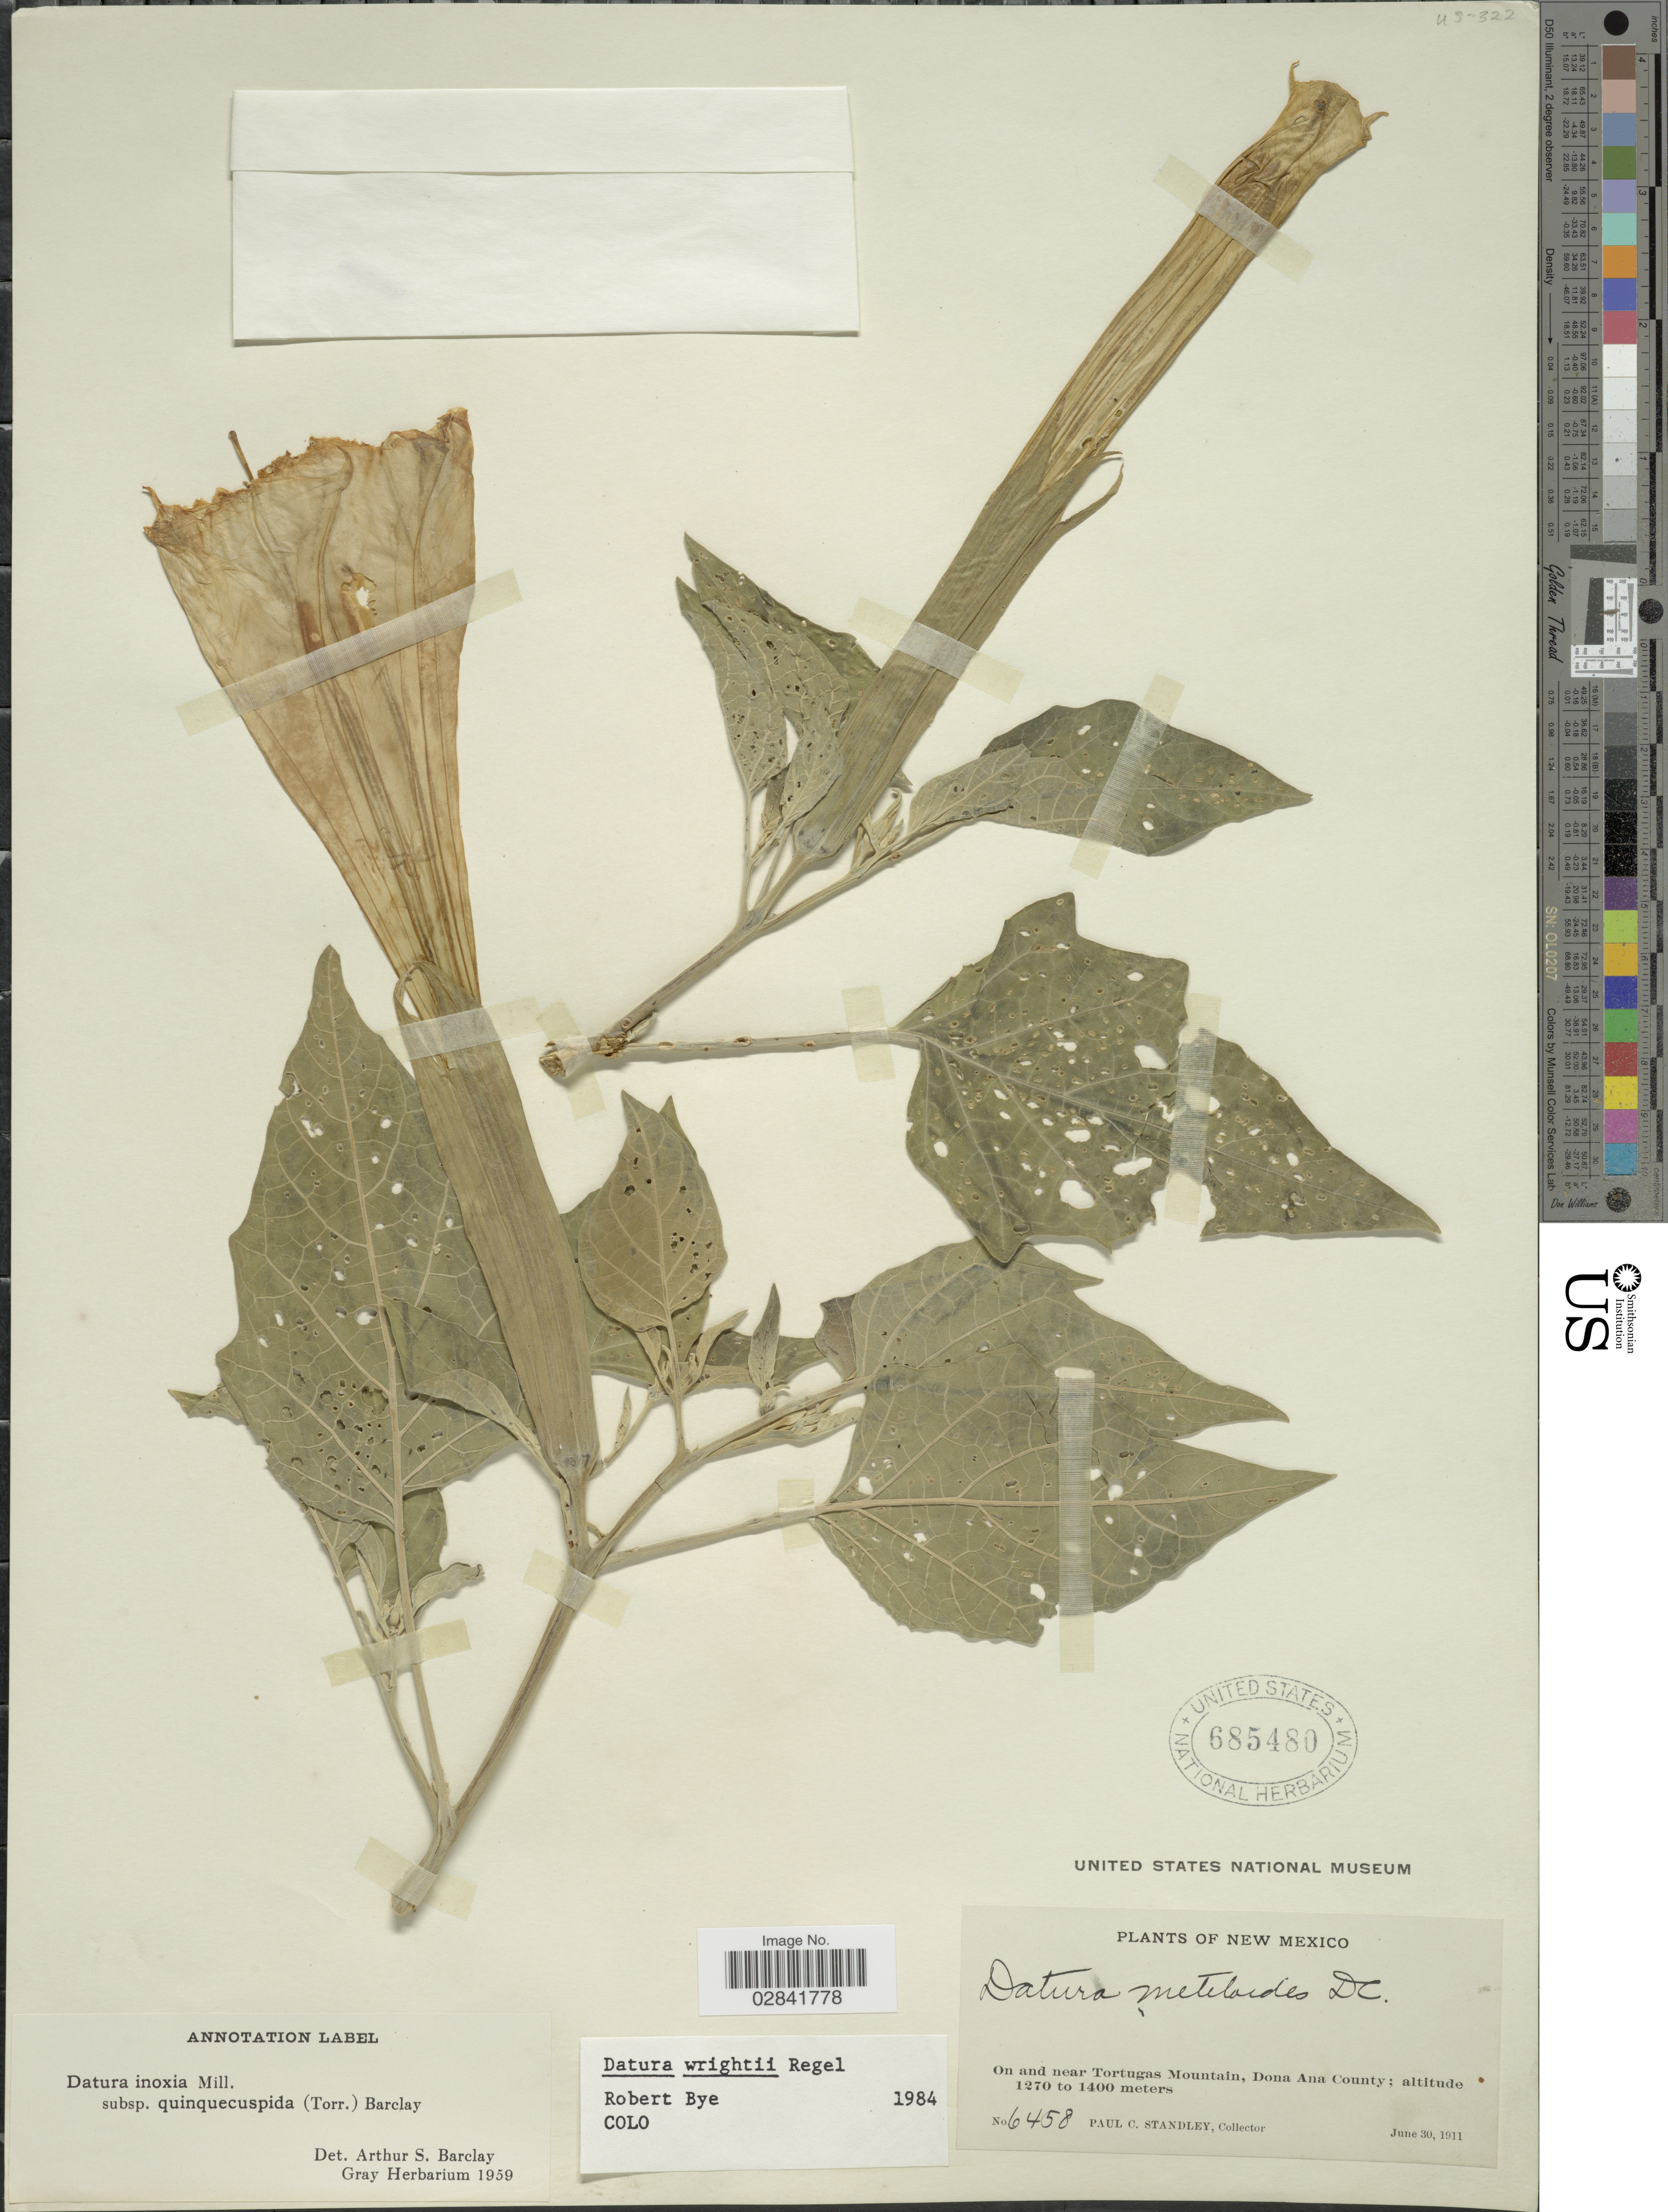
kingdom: Plantae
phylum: Tracheophyta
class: Magnoliopsida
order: Solanales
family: Solanaceae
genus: Datura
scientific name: Datura wrightii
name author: Regel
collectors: P. C. Standley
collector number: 6458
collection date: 1911-06-30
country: United States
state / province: New Mexico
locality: On and near Tortugas Mountain, Dona Ana County.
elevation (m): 1270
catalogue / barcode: US 685480